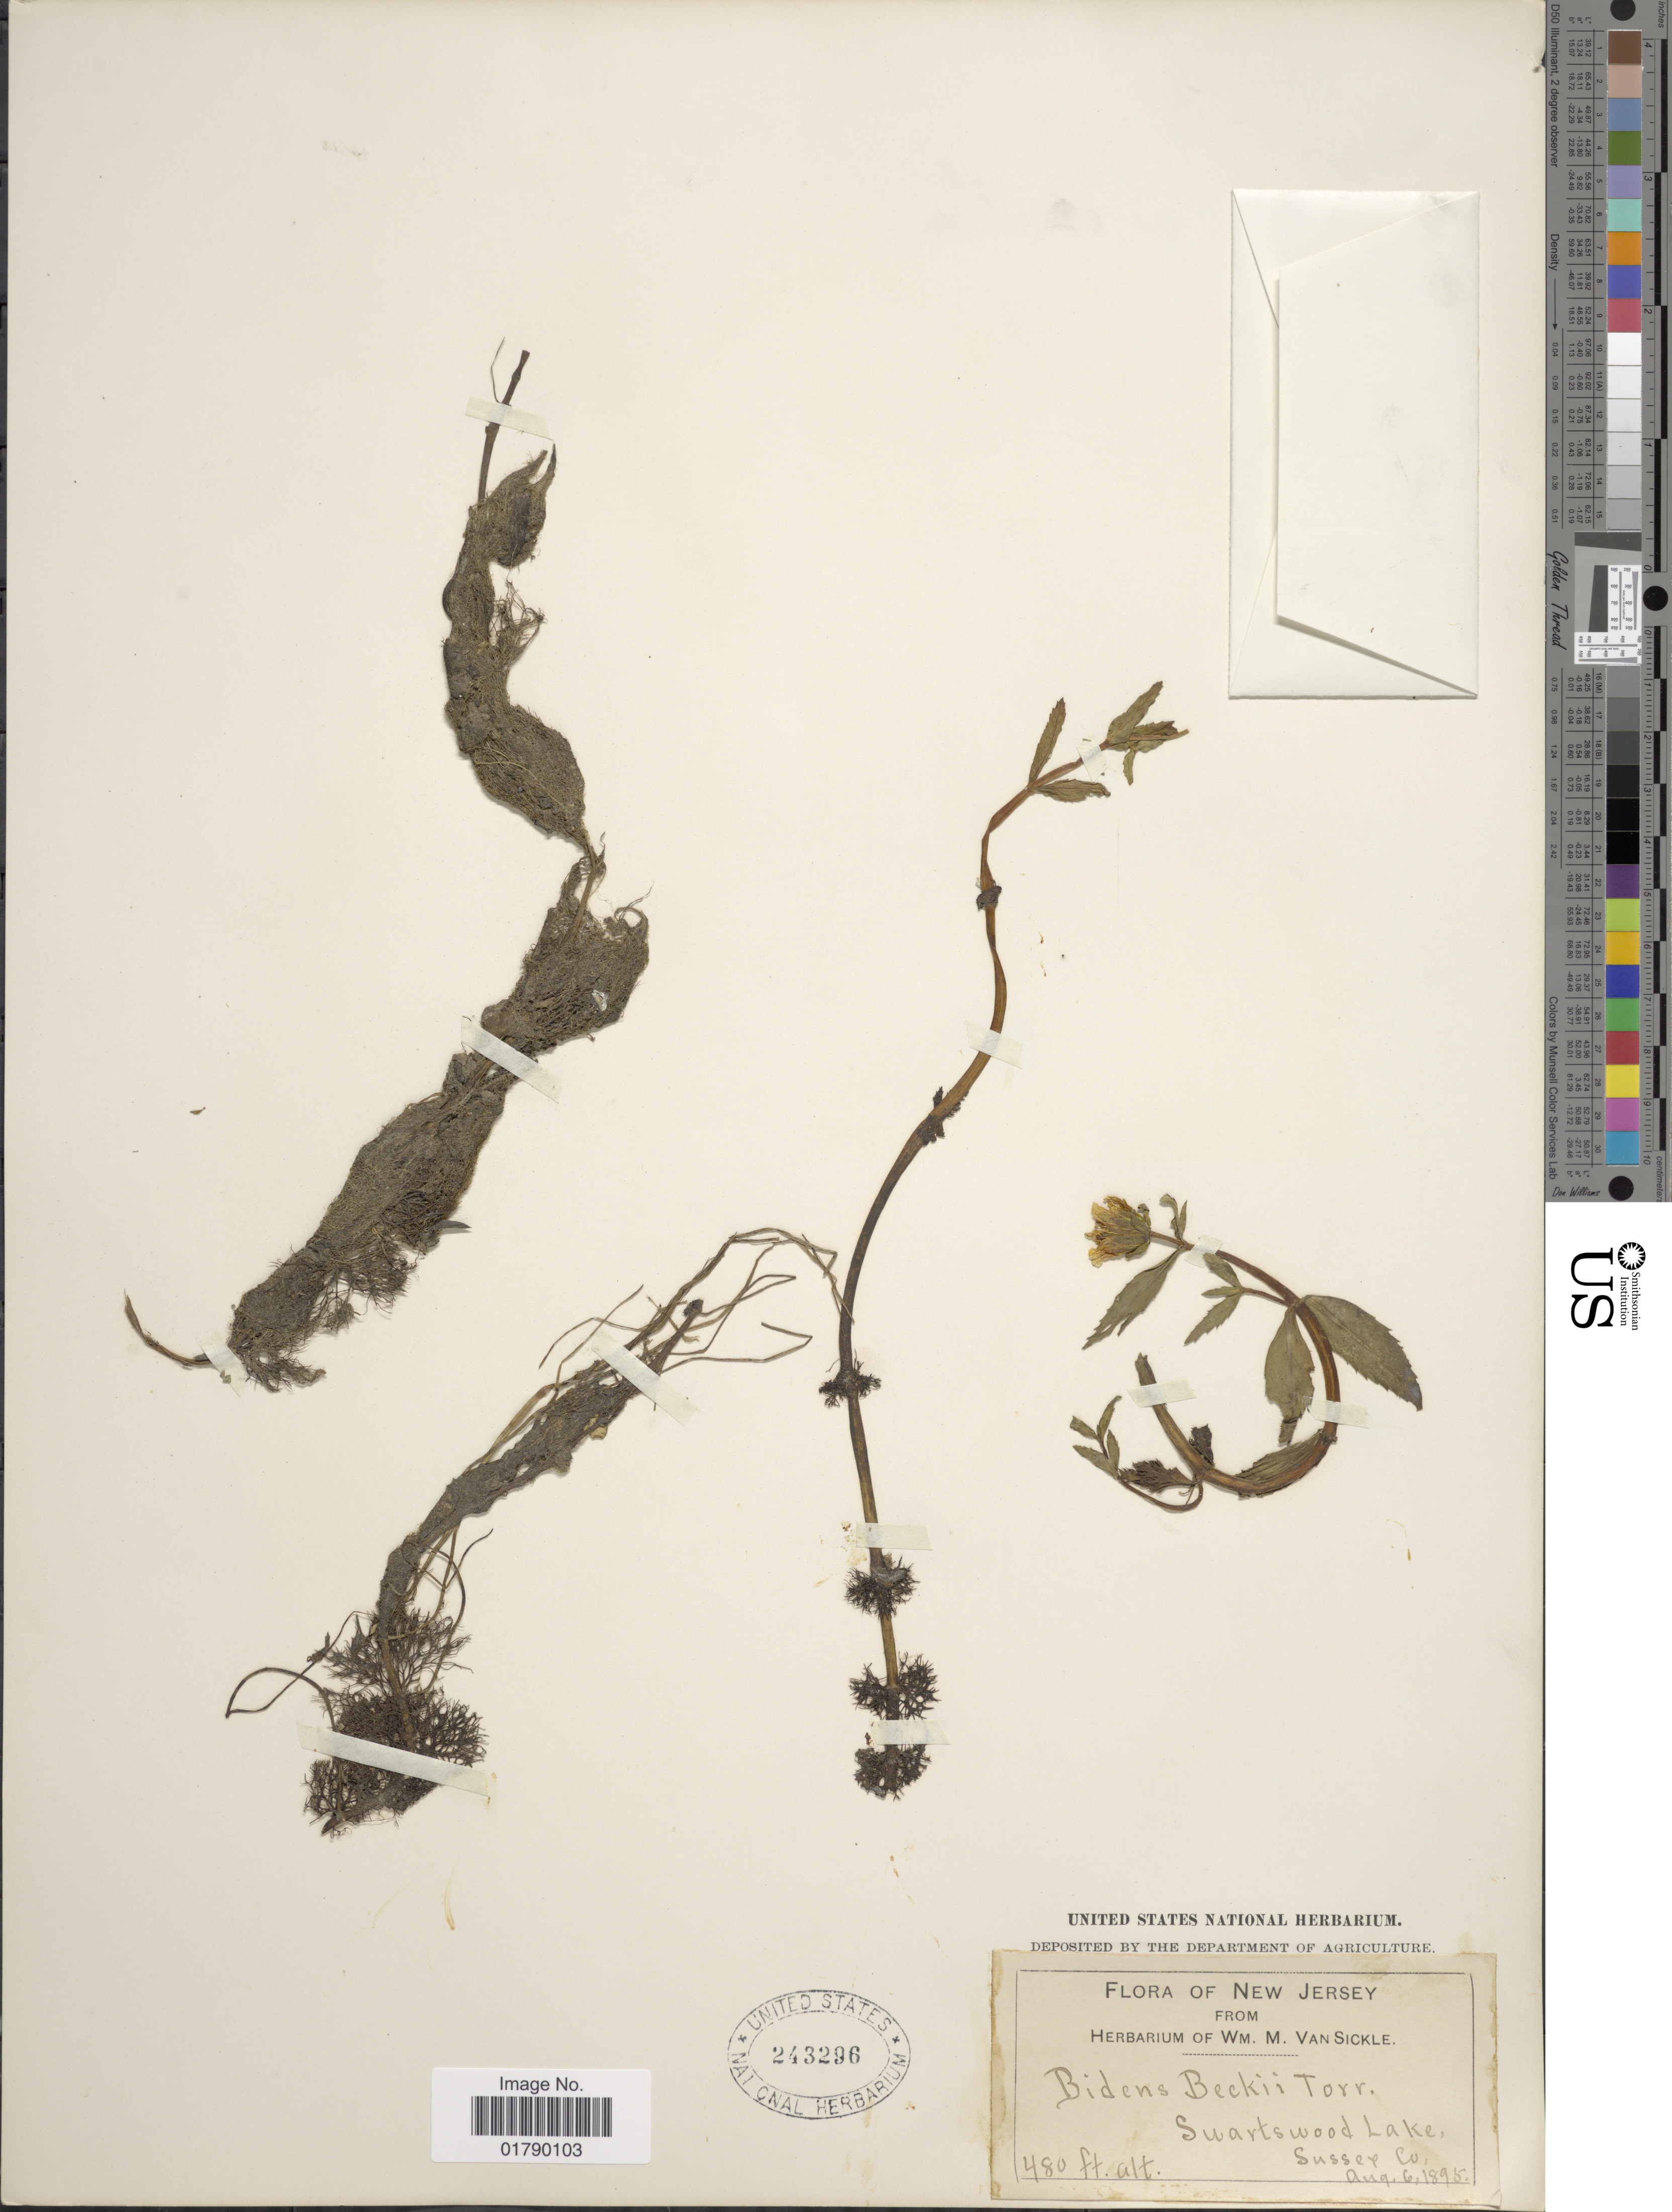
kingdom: Plantae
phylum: Tracheophyta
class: Magnoliopsida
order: Asterales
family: Asteraceae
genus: Megalodonta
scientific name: Megalodonta sp.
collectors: ex herb. Wm. M. Van Sickle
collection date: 1895-08-06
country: United States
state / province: New Jersey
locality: Swartswood Lake, Sussex Co.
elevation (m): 146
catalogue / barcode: US 243296